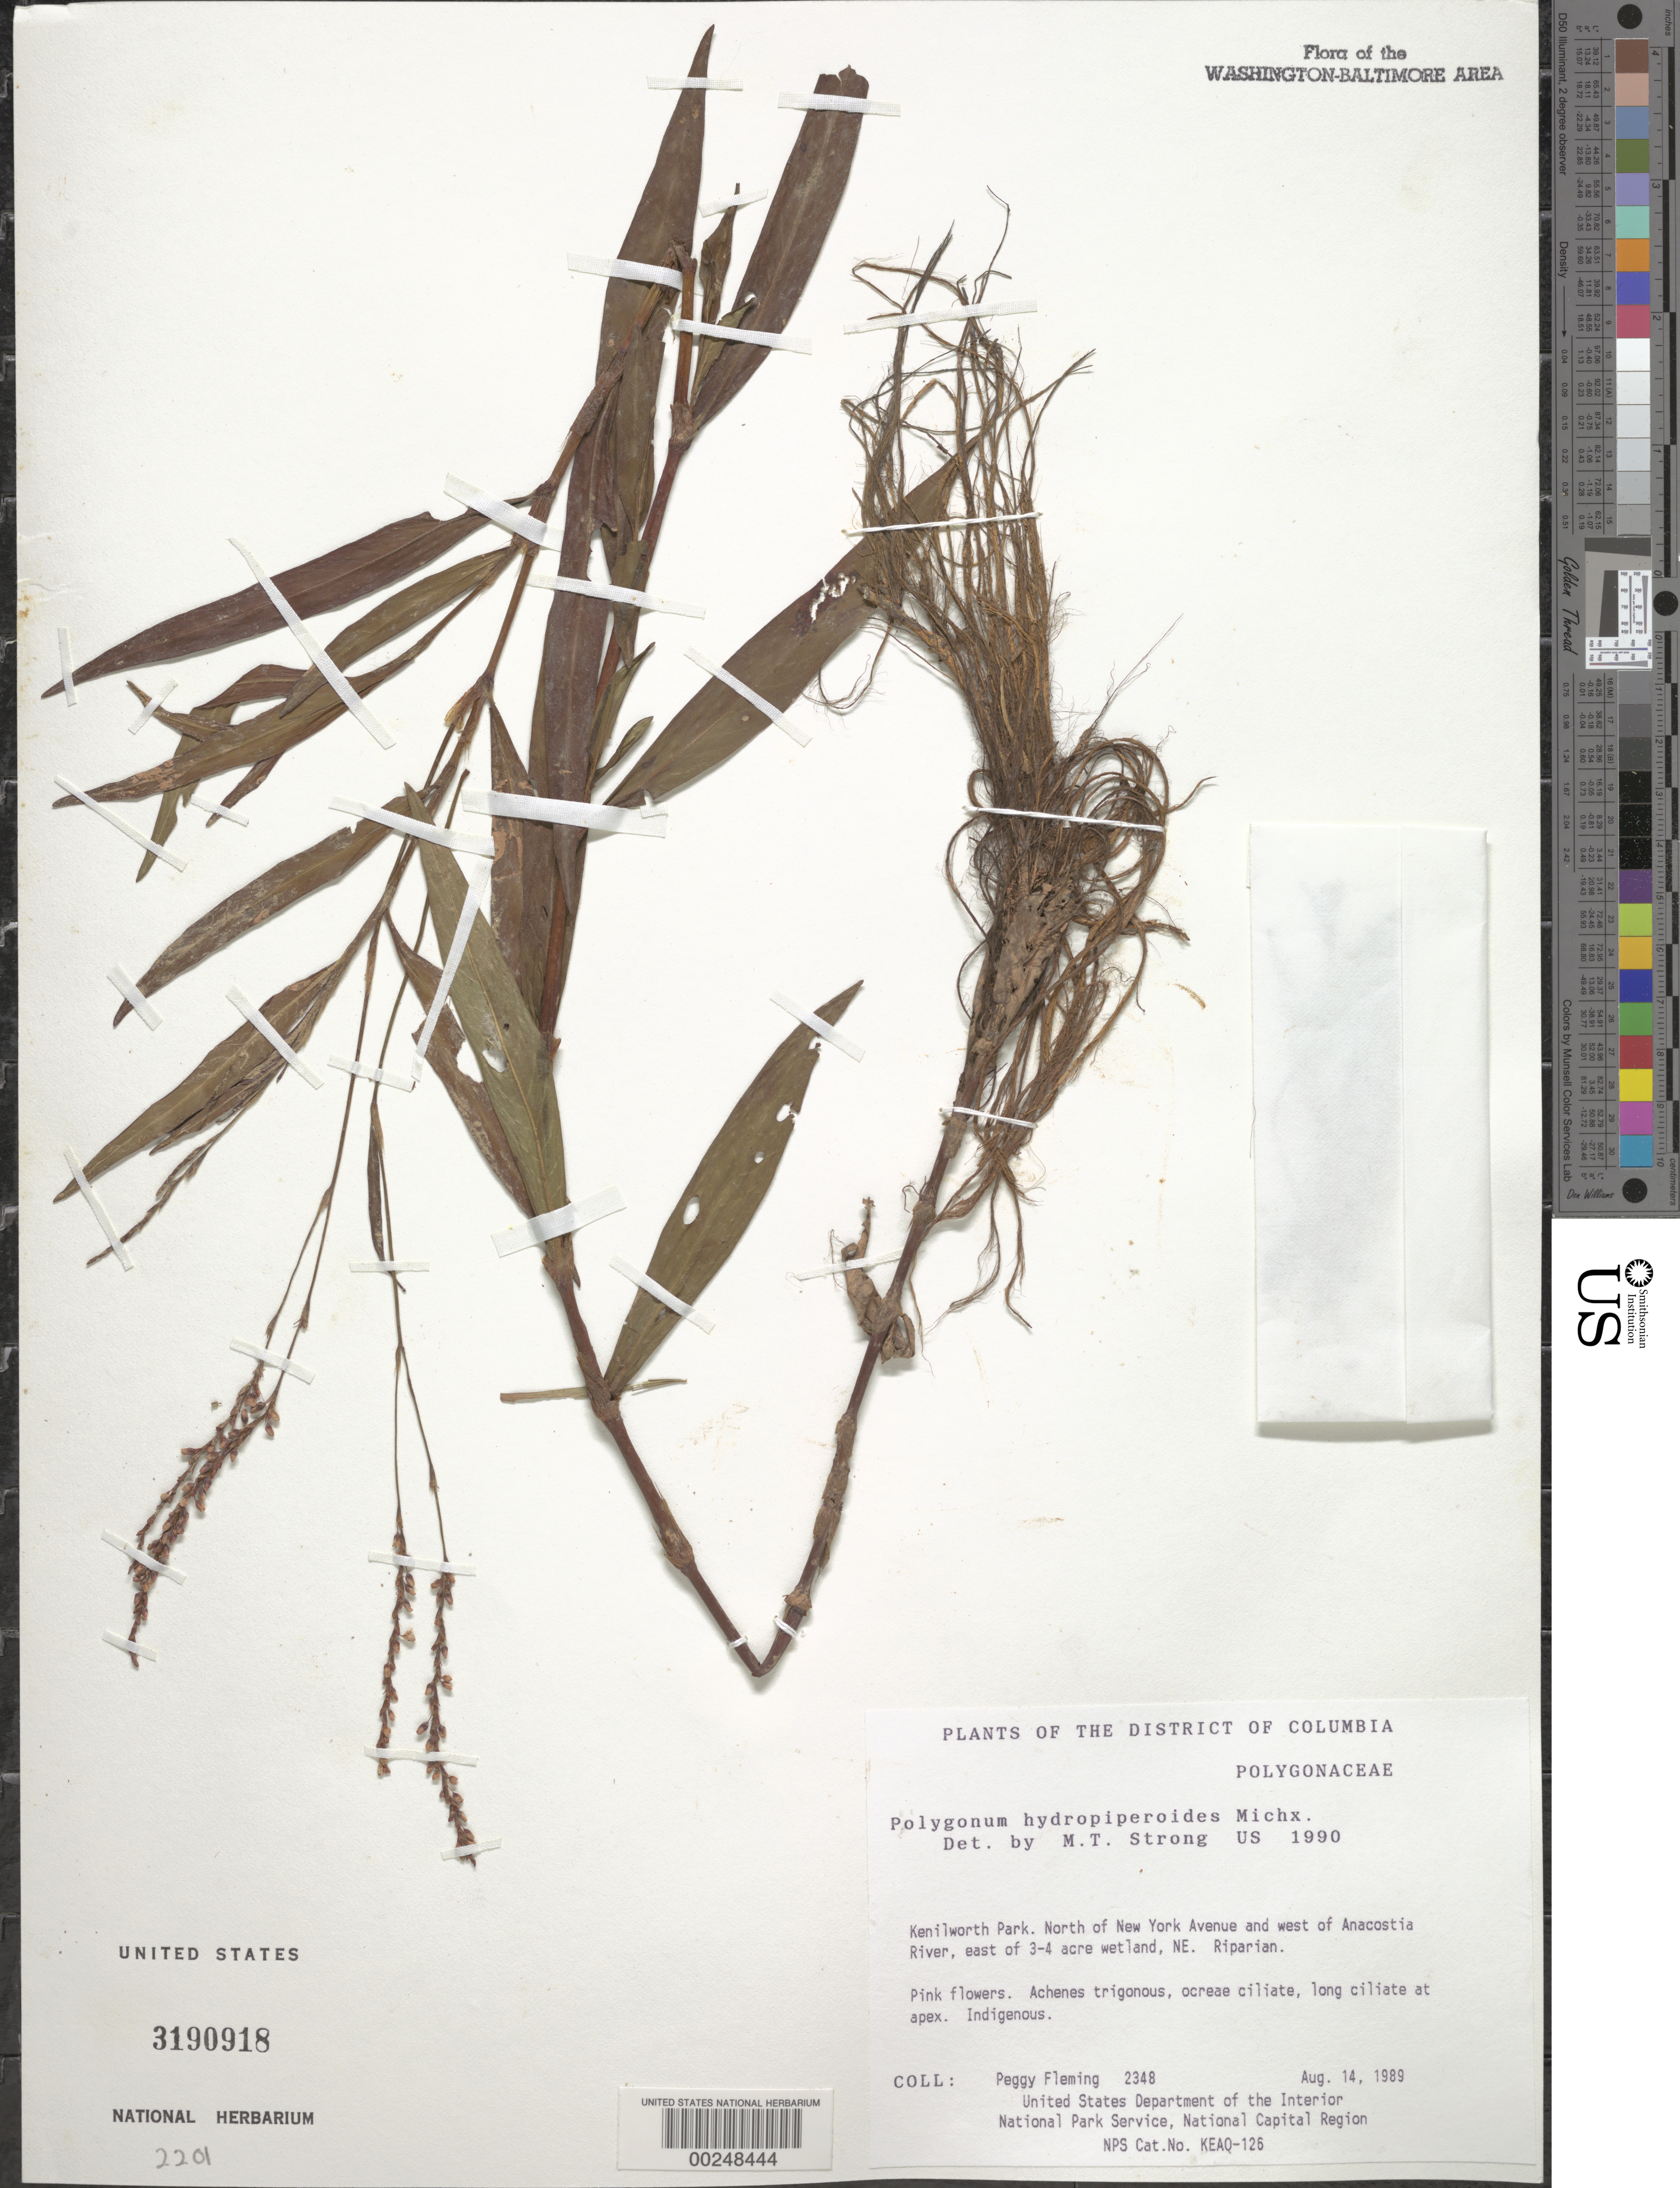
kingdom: Plantae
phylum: Tracheophyta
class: Magnoliopsida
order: Caryophyllales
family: Polygonaceae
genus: Persicaria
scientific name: Persicaria hydropiperoides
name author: (Michx.) Small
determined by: Atha, D. E.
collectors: P. Fleming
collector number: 2348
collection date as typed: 14 Aug 1989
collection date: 1989-08-14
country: United States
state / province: District of Columbia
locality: Kenilworth Park, N of New York Ave, W of Anacostia River, E of wetland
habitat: Wetland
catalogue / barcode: US 3190918